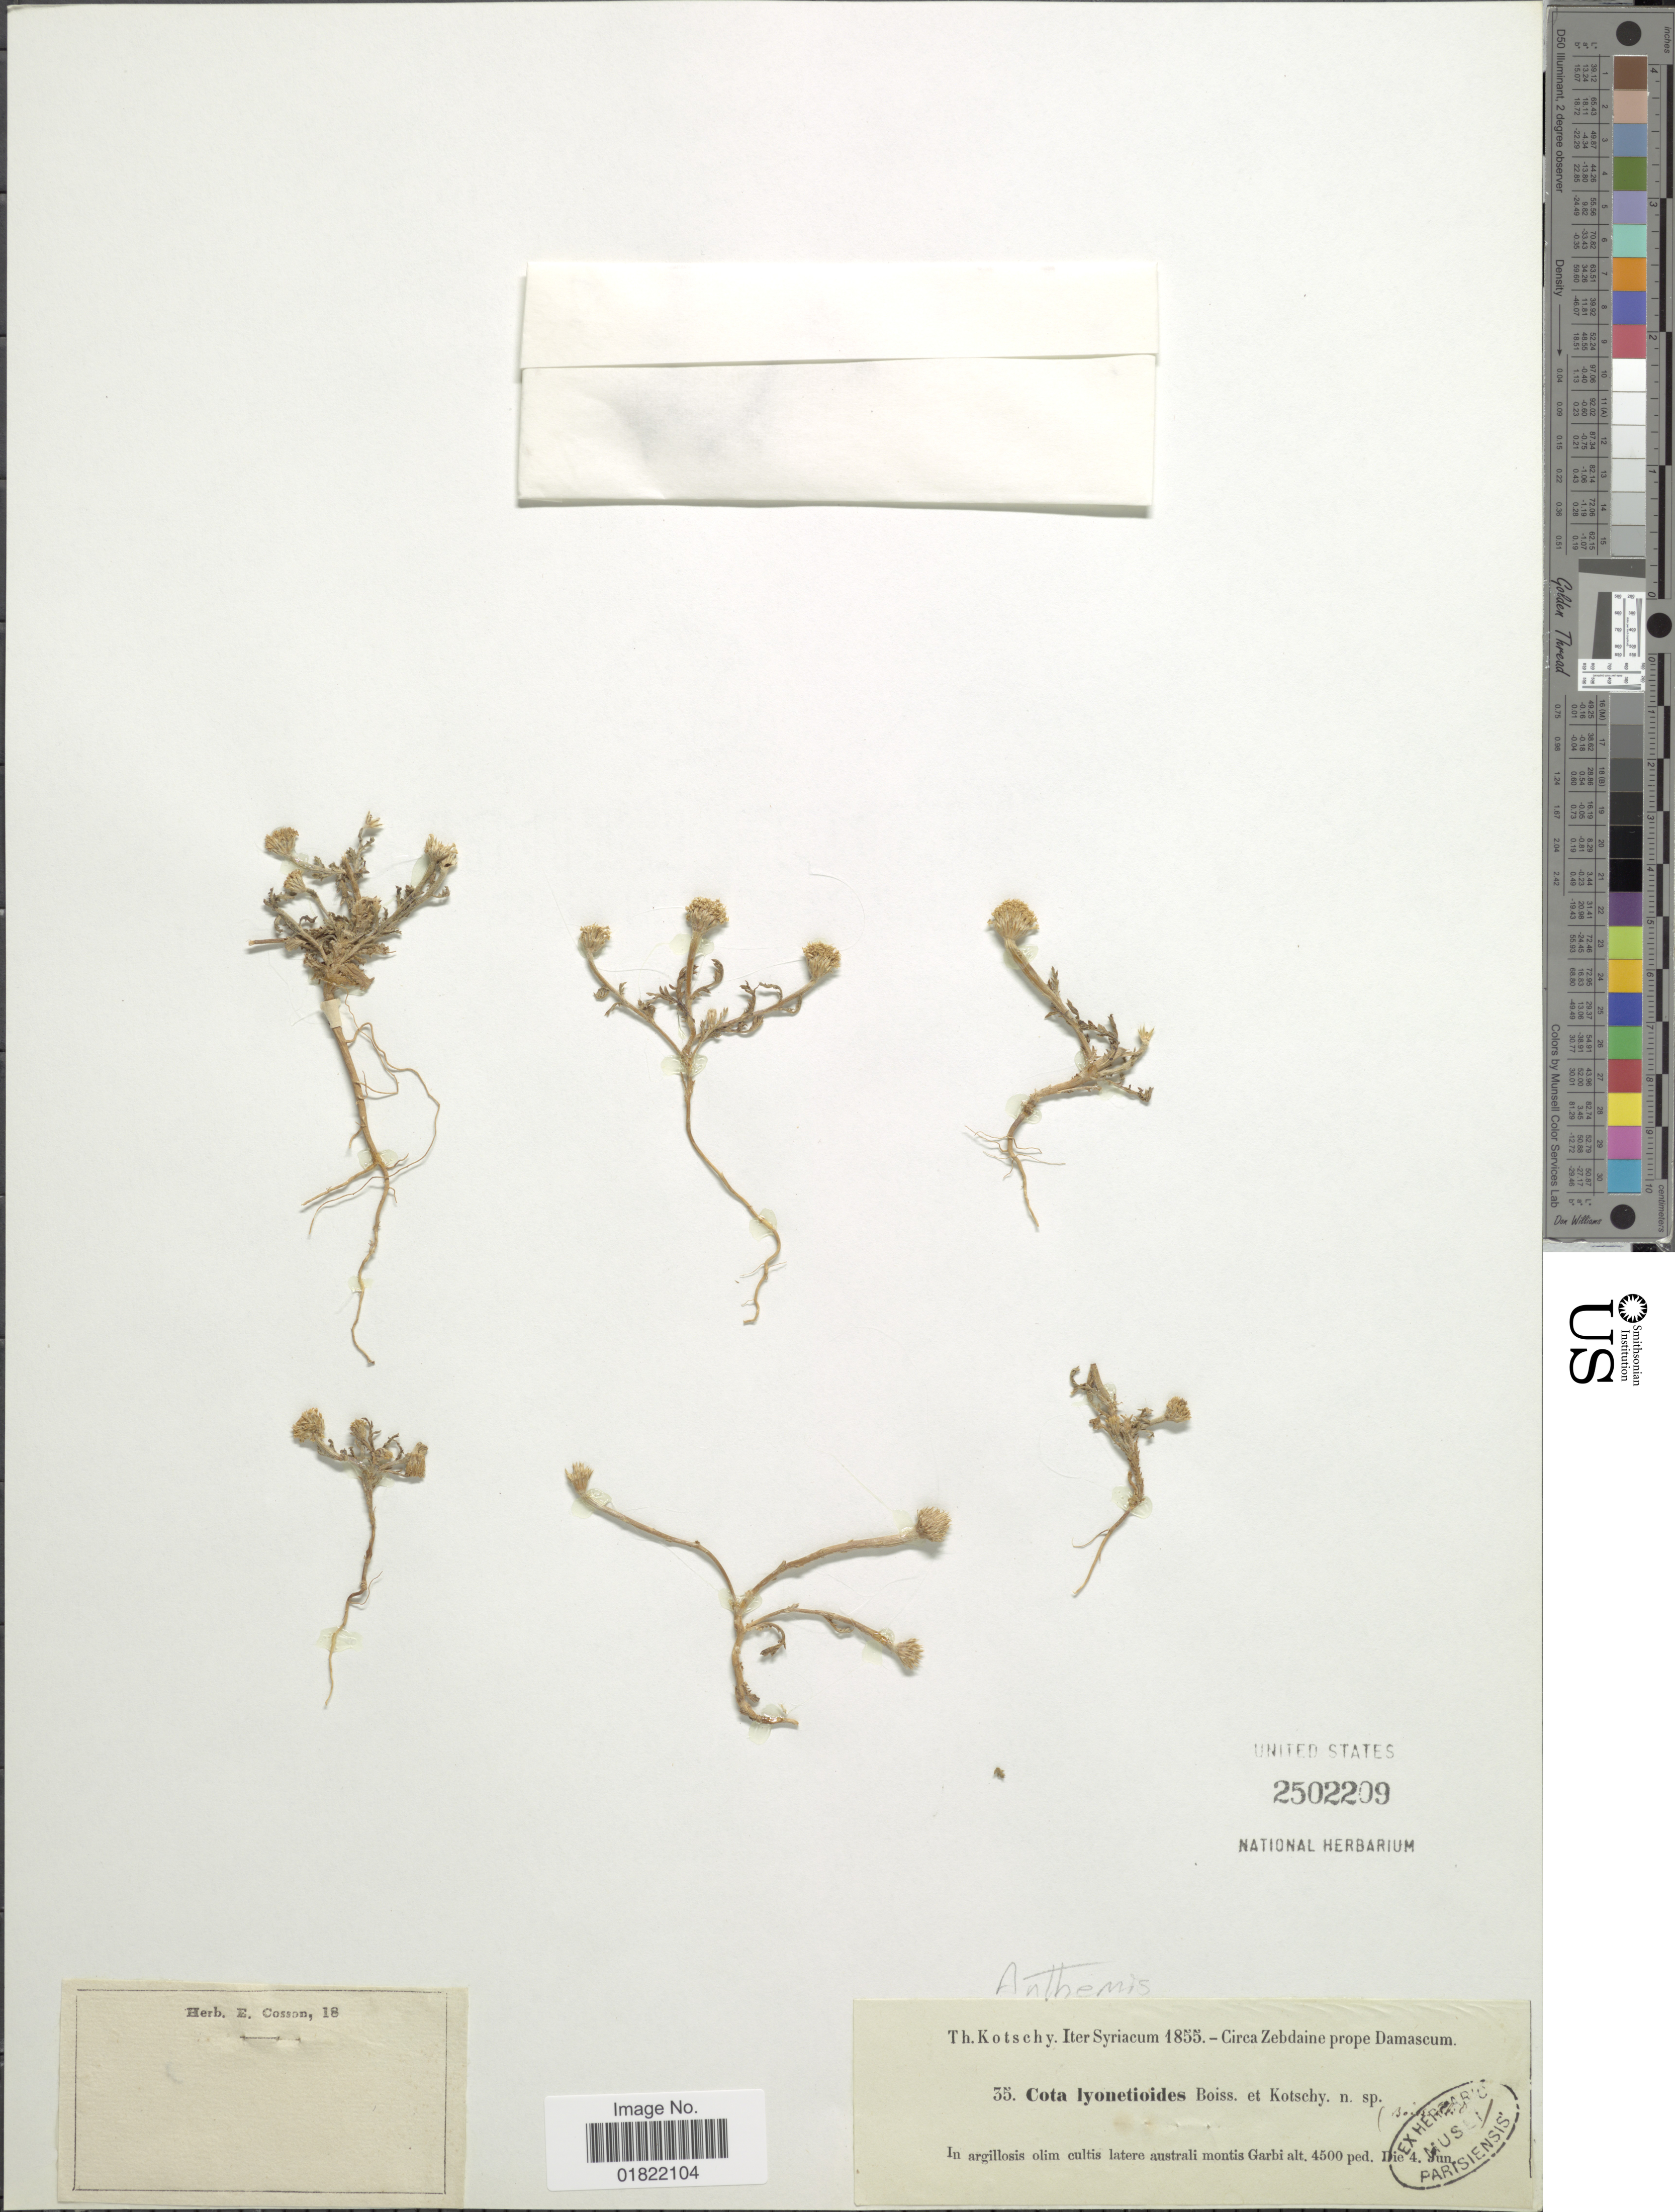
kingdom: Plantae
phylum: Tracheophyta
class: Magnoliopsida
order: Asterales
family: Asteraceae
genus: Anthemis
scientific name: Anthemis lyonetioides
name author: Boiss. & Kotschy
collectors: K. G. Kotschy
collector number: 35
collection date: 1855-06-04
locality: Circa Zebdaine prope Damascum, in argillosis cultis latere australi montis Garbi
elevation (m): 1372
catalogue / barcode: US 2502209